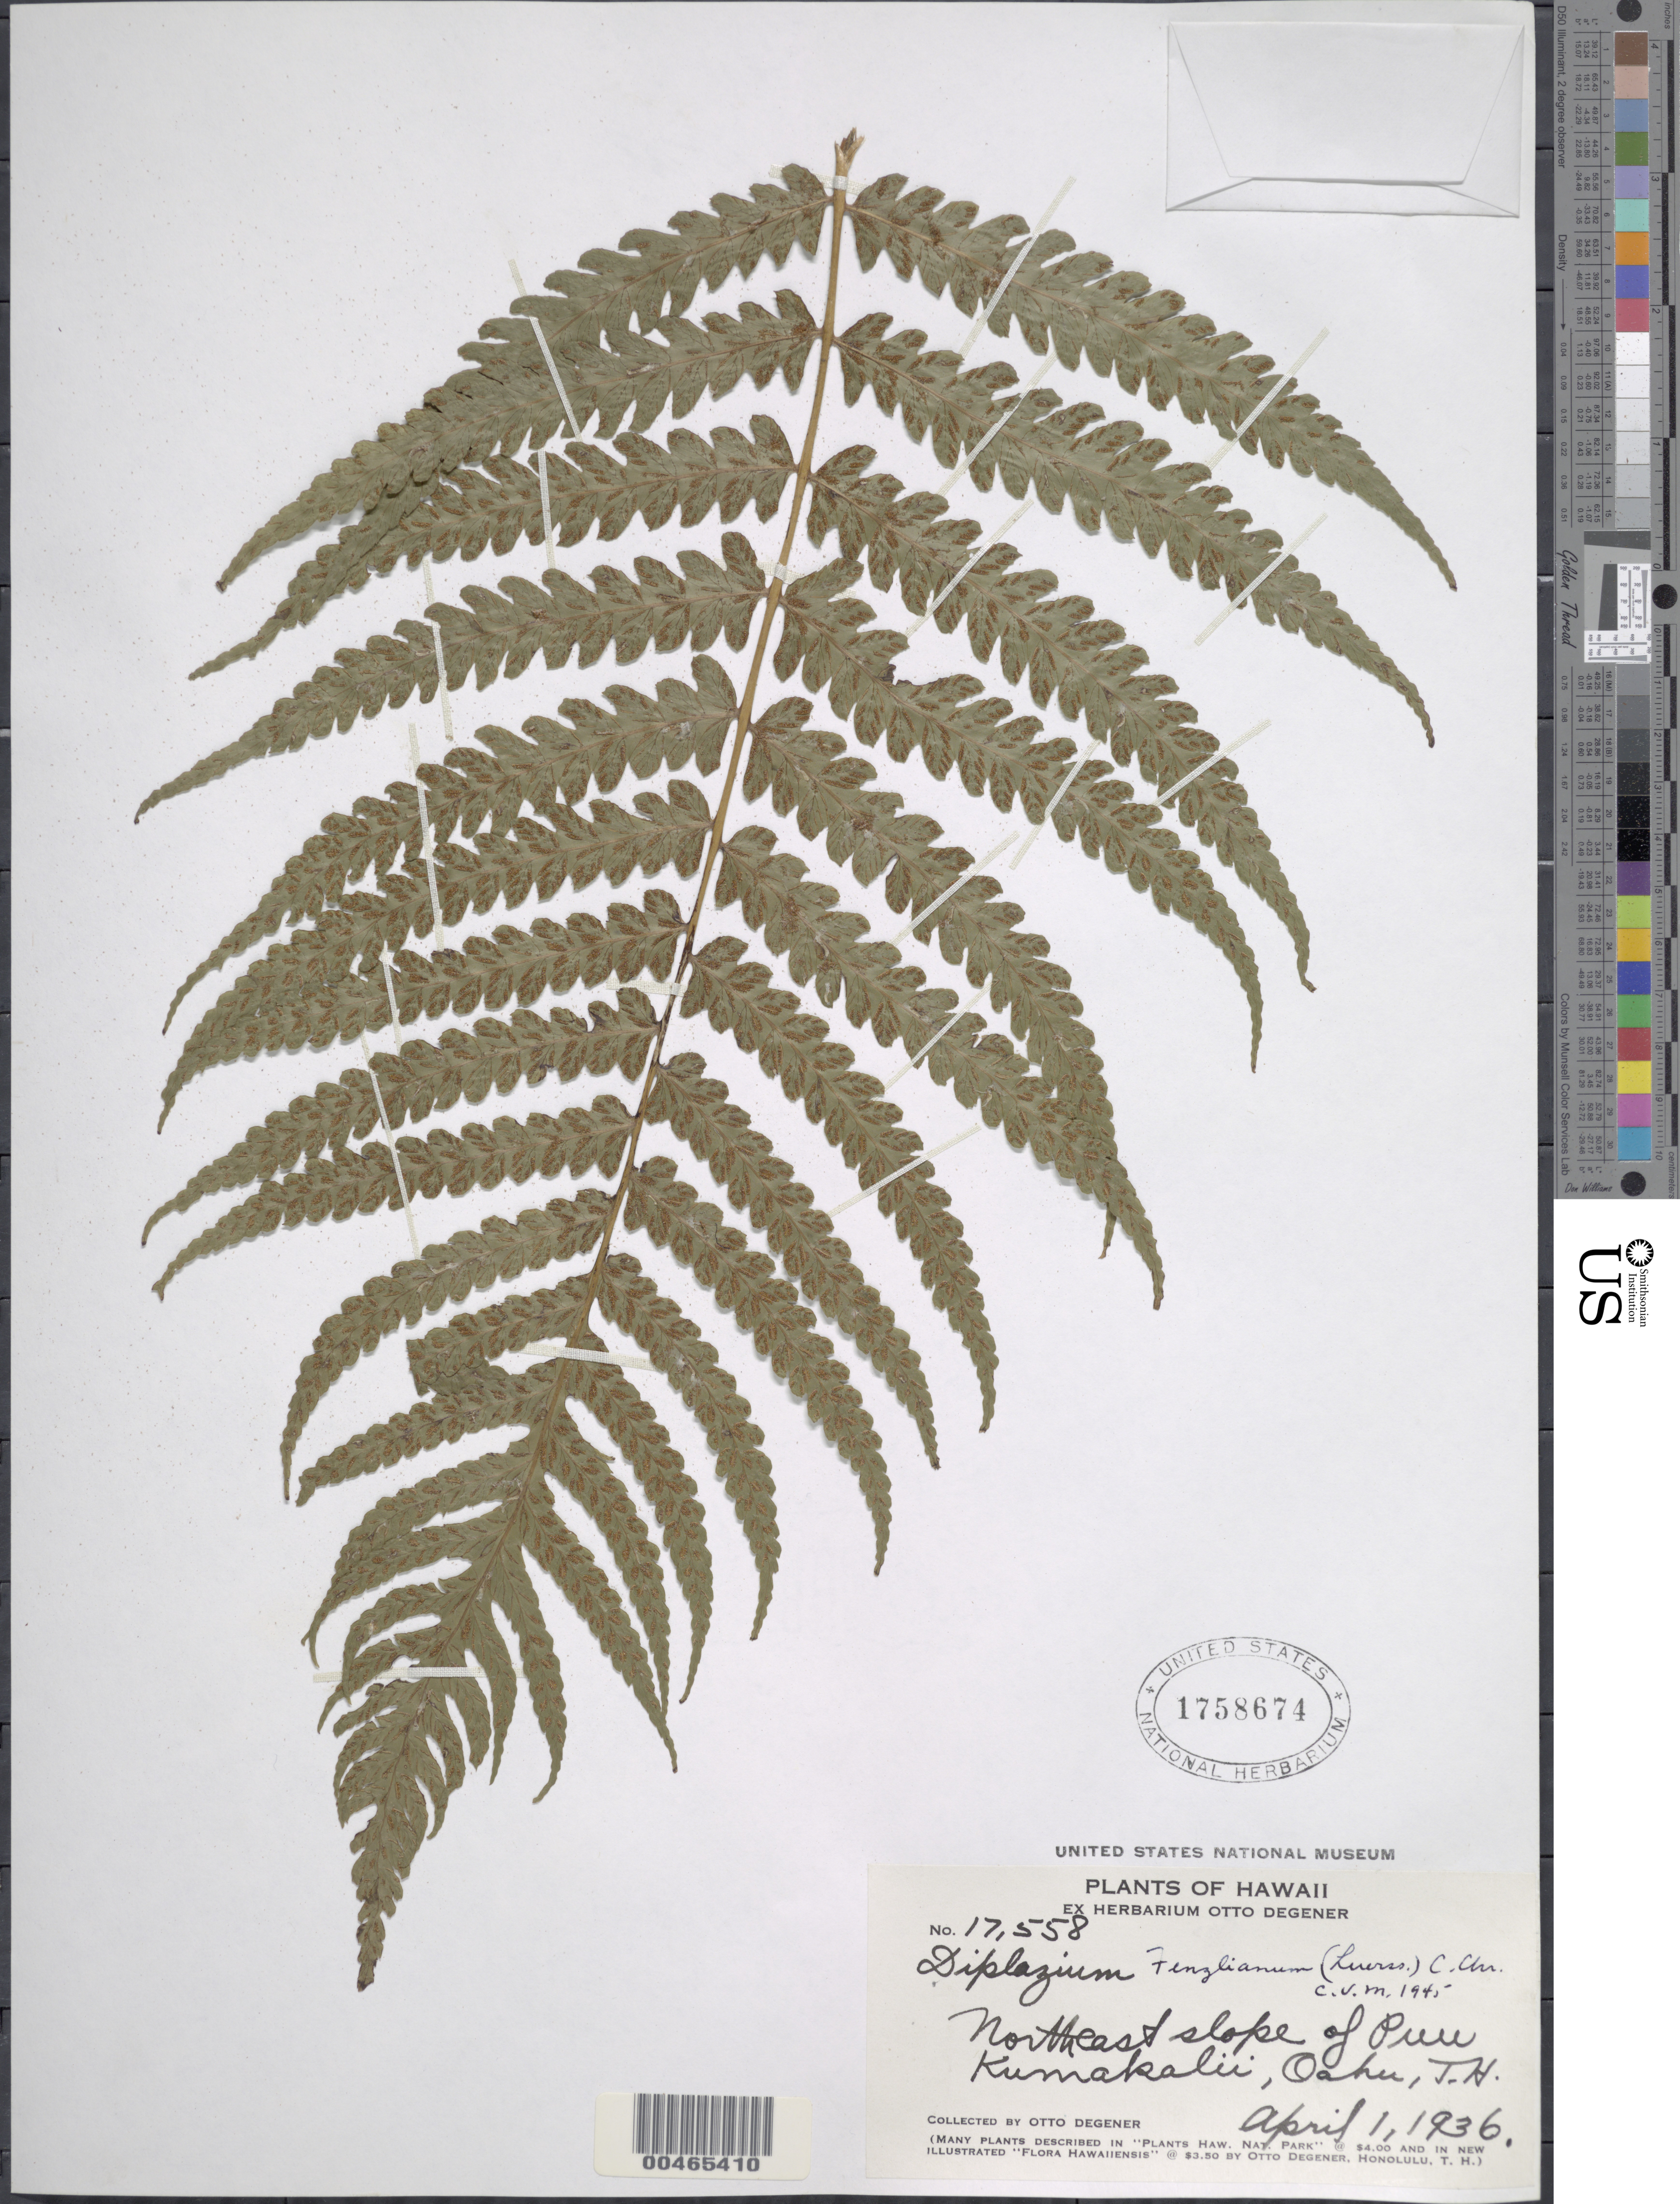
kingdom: Plantae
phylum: Tracheophyta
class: Polypodiopsida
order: Polypodiales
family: Athyriaceae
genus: Deparia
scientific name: Deparia fenzliana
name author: (Luerss.) M. Kato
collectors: O. Degener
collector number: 17558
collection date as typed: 1 Apr 1936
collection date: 1936-04-01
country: United States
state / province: Hawaii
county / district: Honolulu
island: Oahu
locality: NE slope of Puu Kumakalii, Oahu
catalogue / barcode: US 1758674